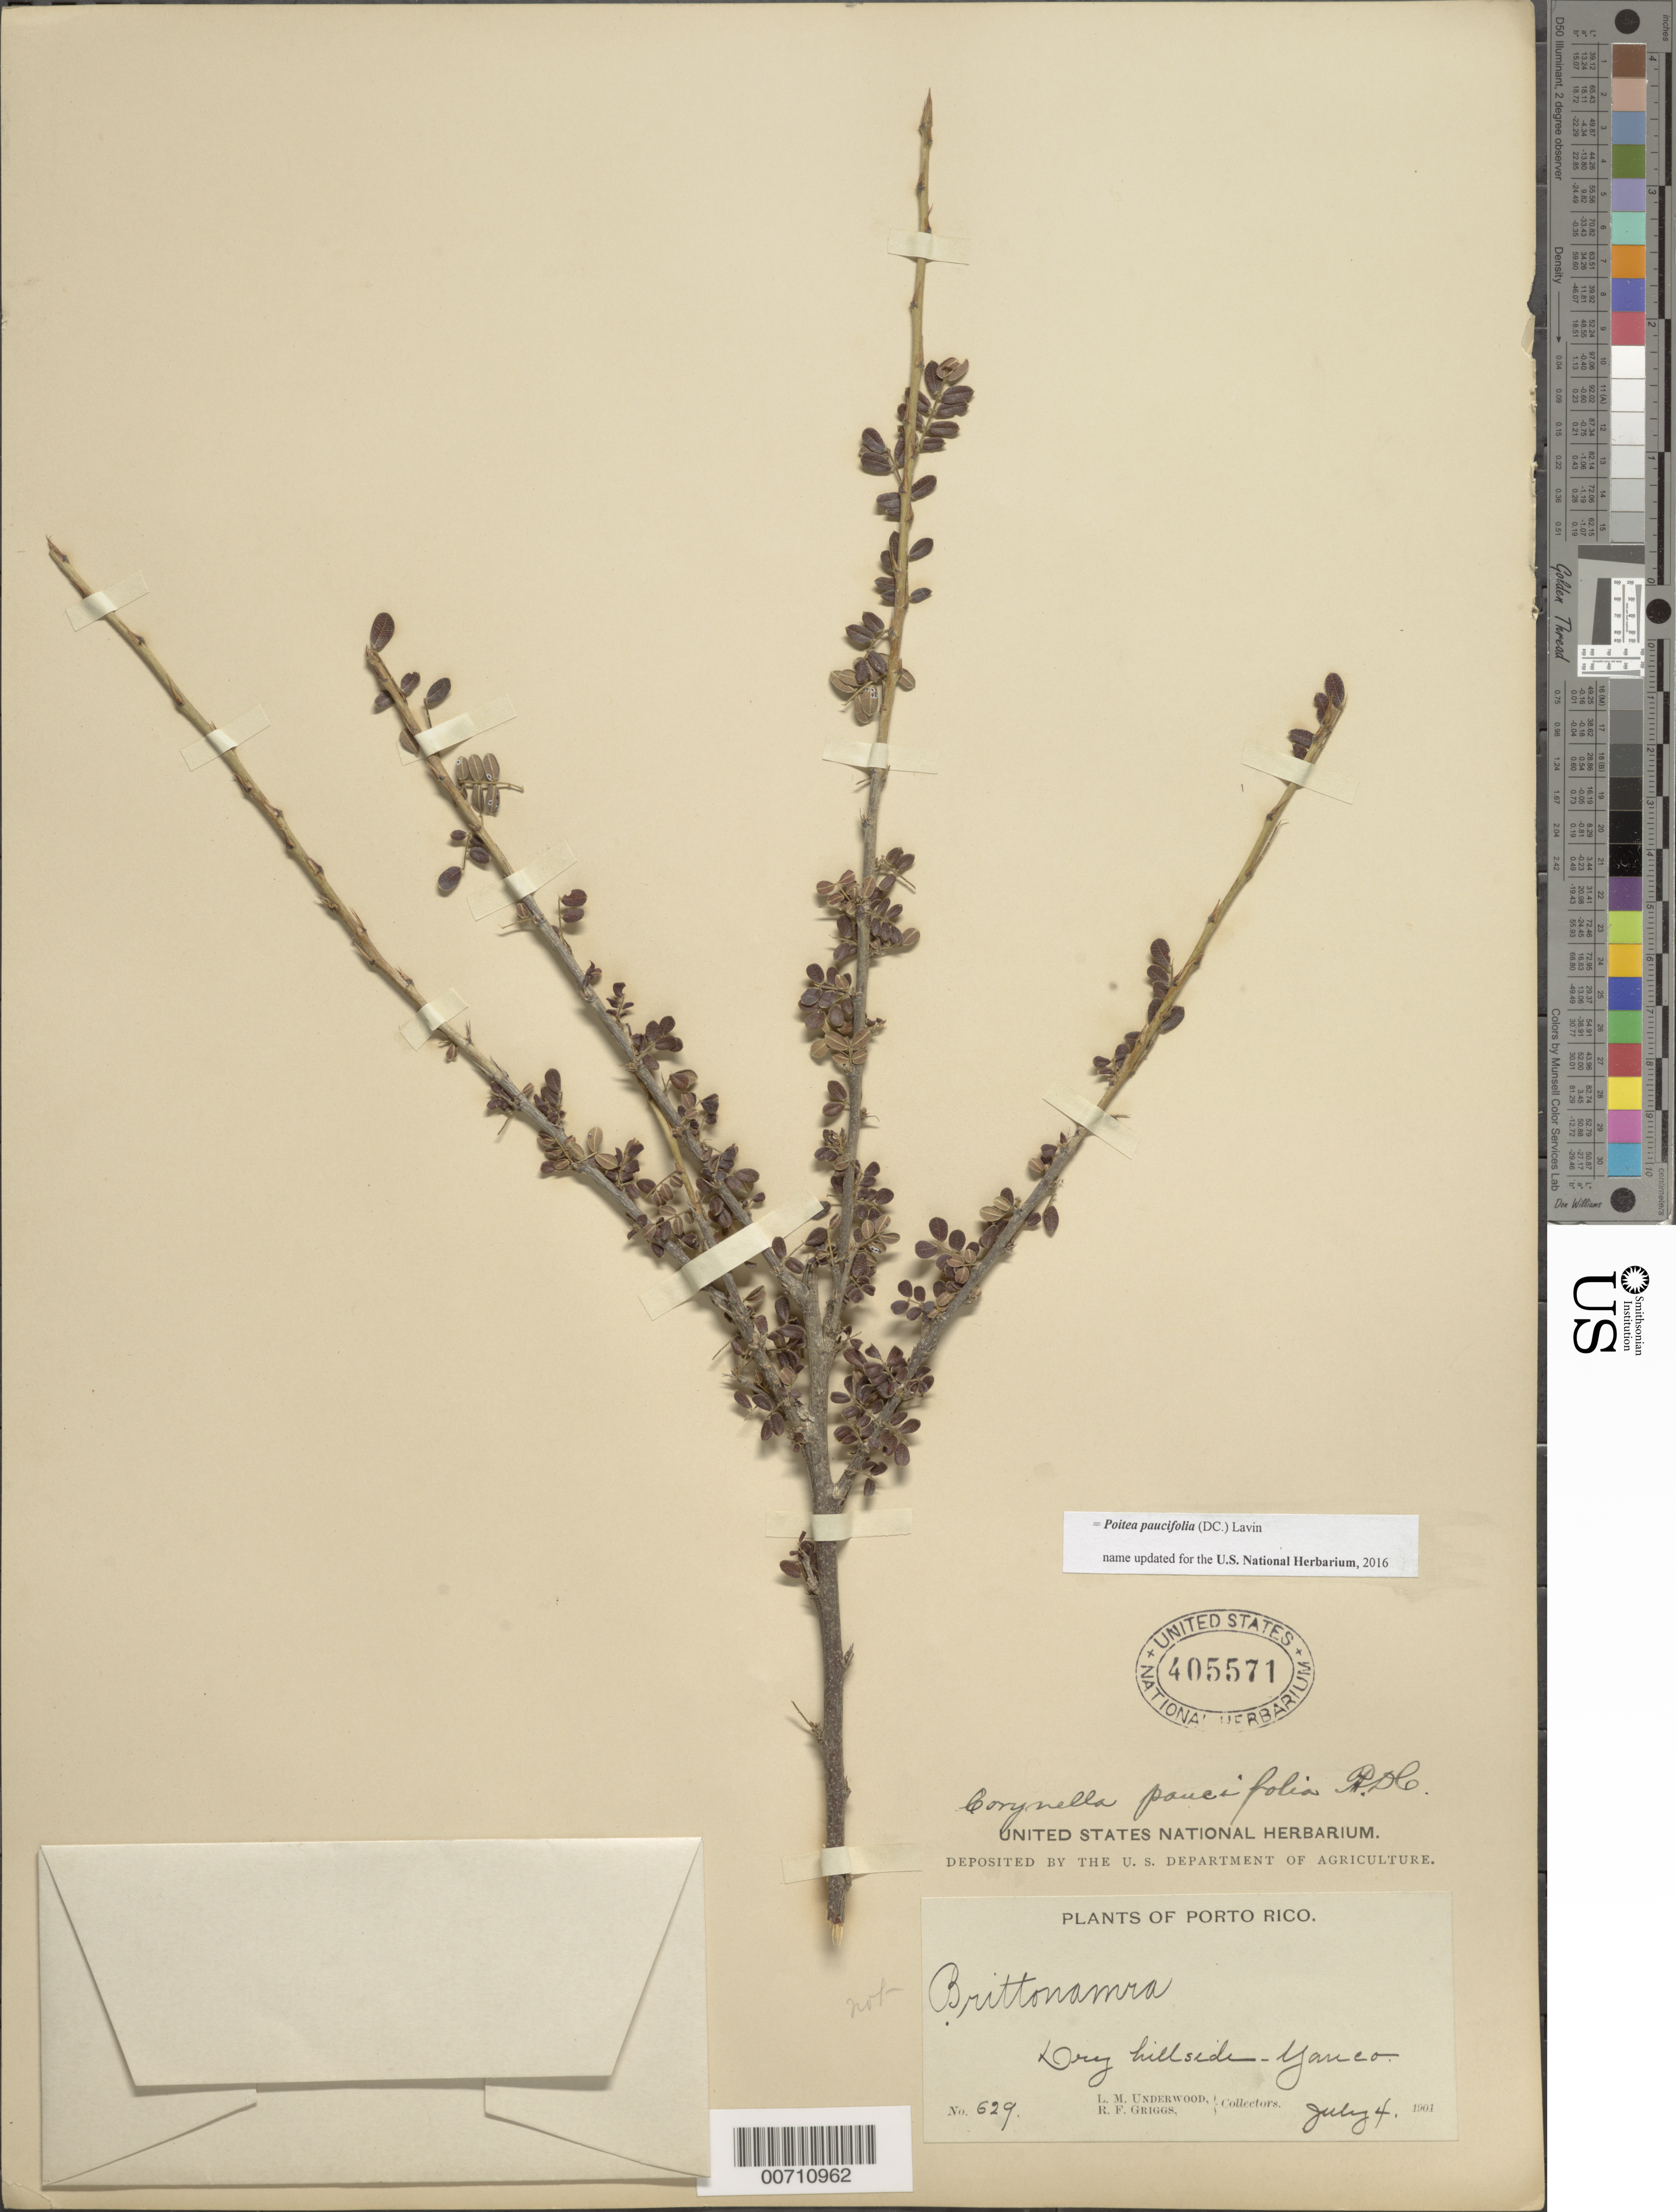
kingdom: Plantae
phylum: Tracheophyta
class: Magnoliopsida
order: Fabales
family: Fabaceae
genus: Poitea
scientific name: Poitea paucifolia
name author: (DC.) Lavin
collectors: L. M. Underwood & R. F. Griggs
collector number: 629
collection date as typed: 04 Jul 1901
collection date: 1901-07-04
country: Puerto Rico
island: Greater Antilles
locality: Yauco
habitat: Dry hillside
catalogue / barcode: US 405571